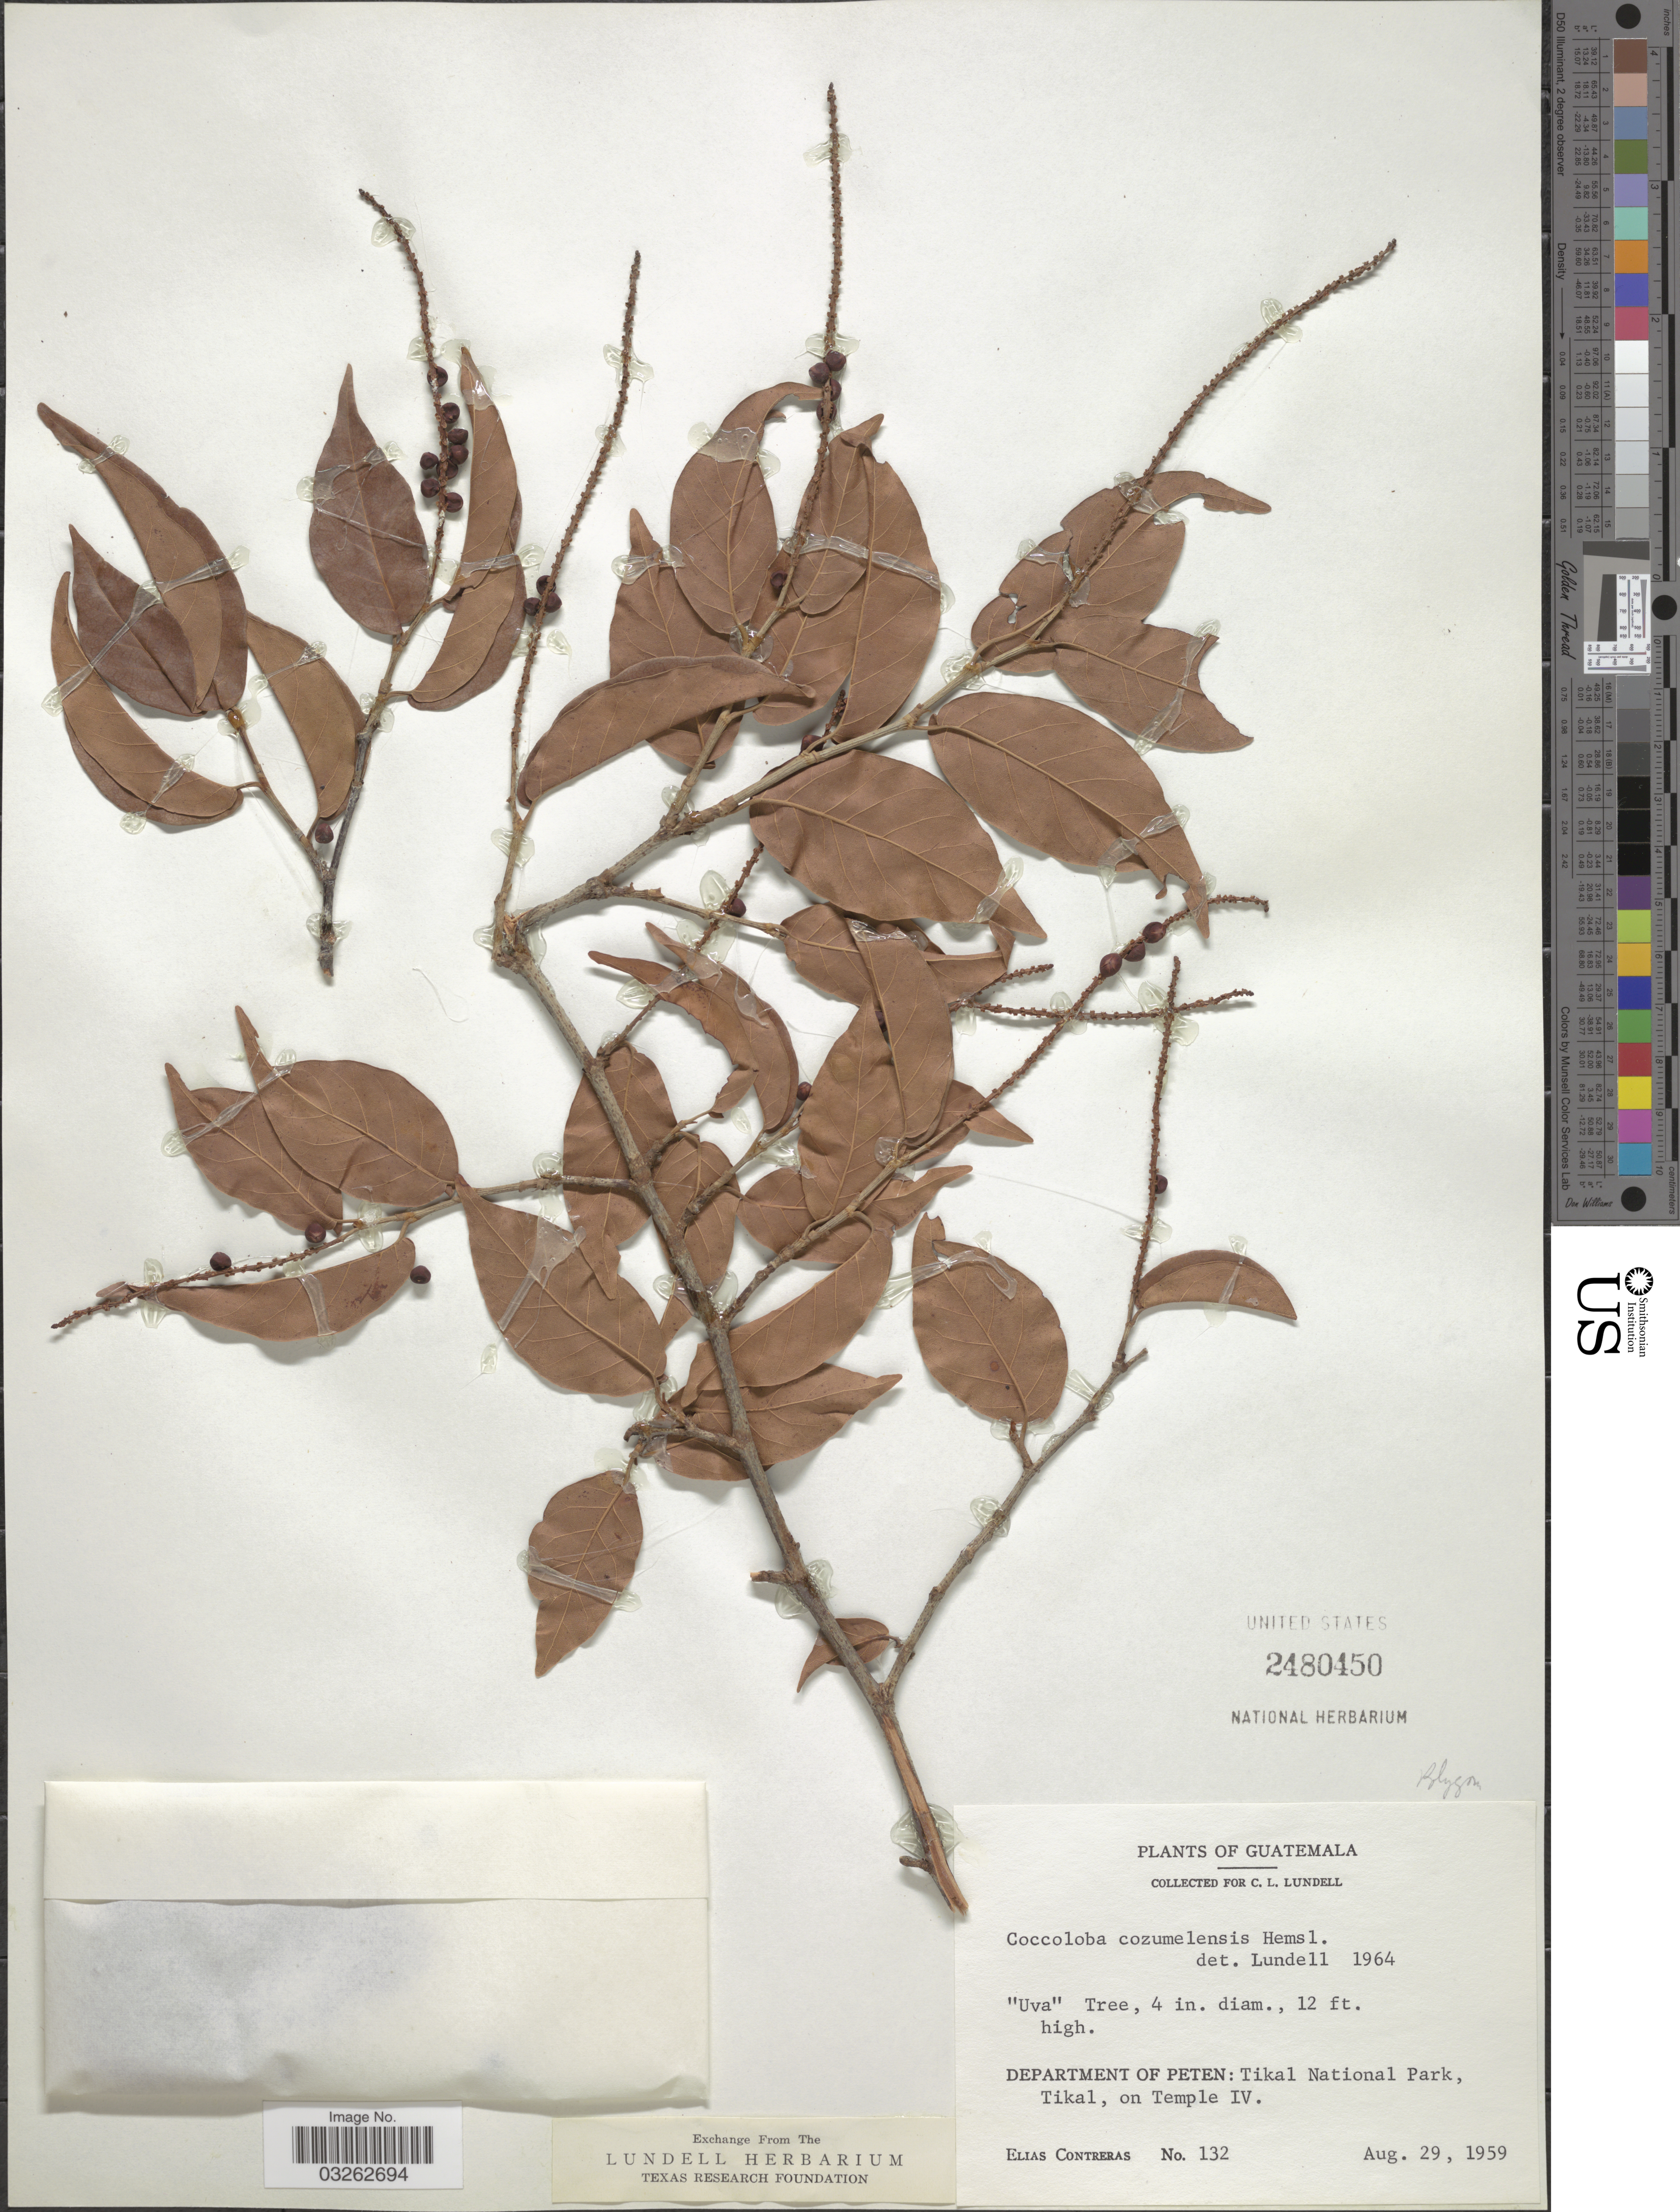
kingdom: Plantae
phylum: Tracheophyta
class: Magnoliopsida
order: Caryophyllales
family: Polygonaceae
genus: Coccoloba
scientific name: Coccoloba cozumelensis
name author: Hemsl.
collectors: E. Contreras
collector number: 132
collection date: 1959-08-29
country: Guatemala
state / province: El Petén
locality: Department of Peten: Tikal National Park, Tikal, on Temple IV.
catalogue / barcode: US 2480450